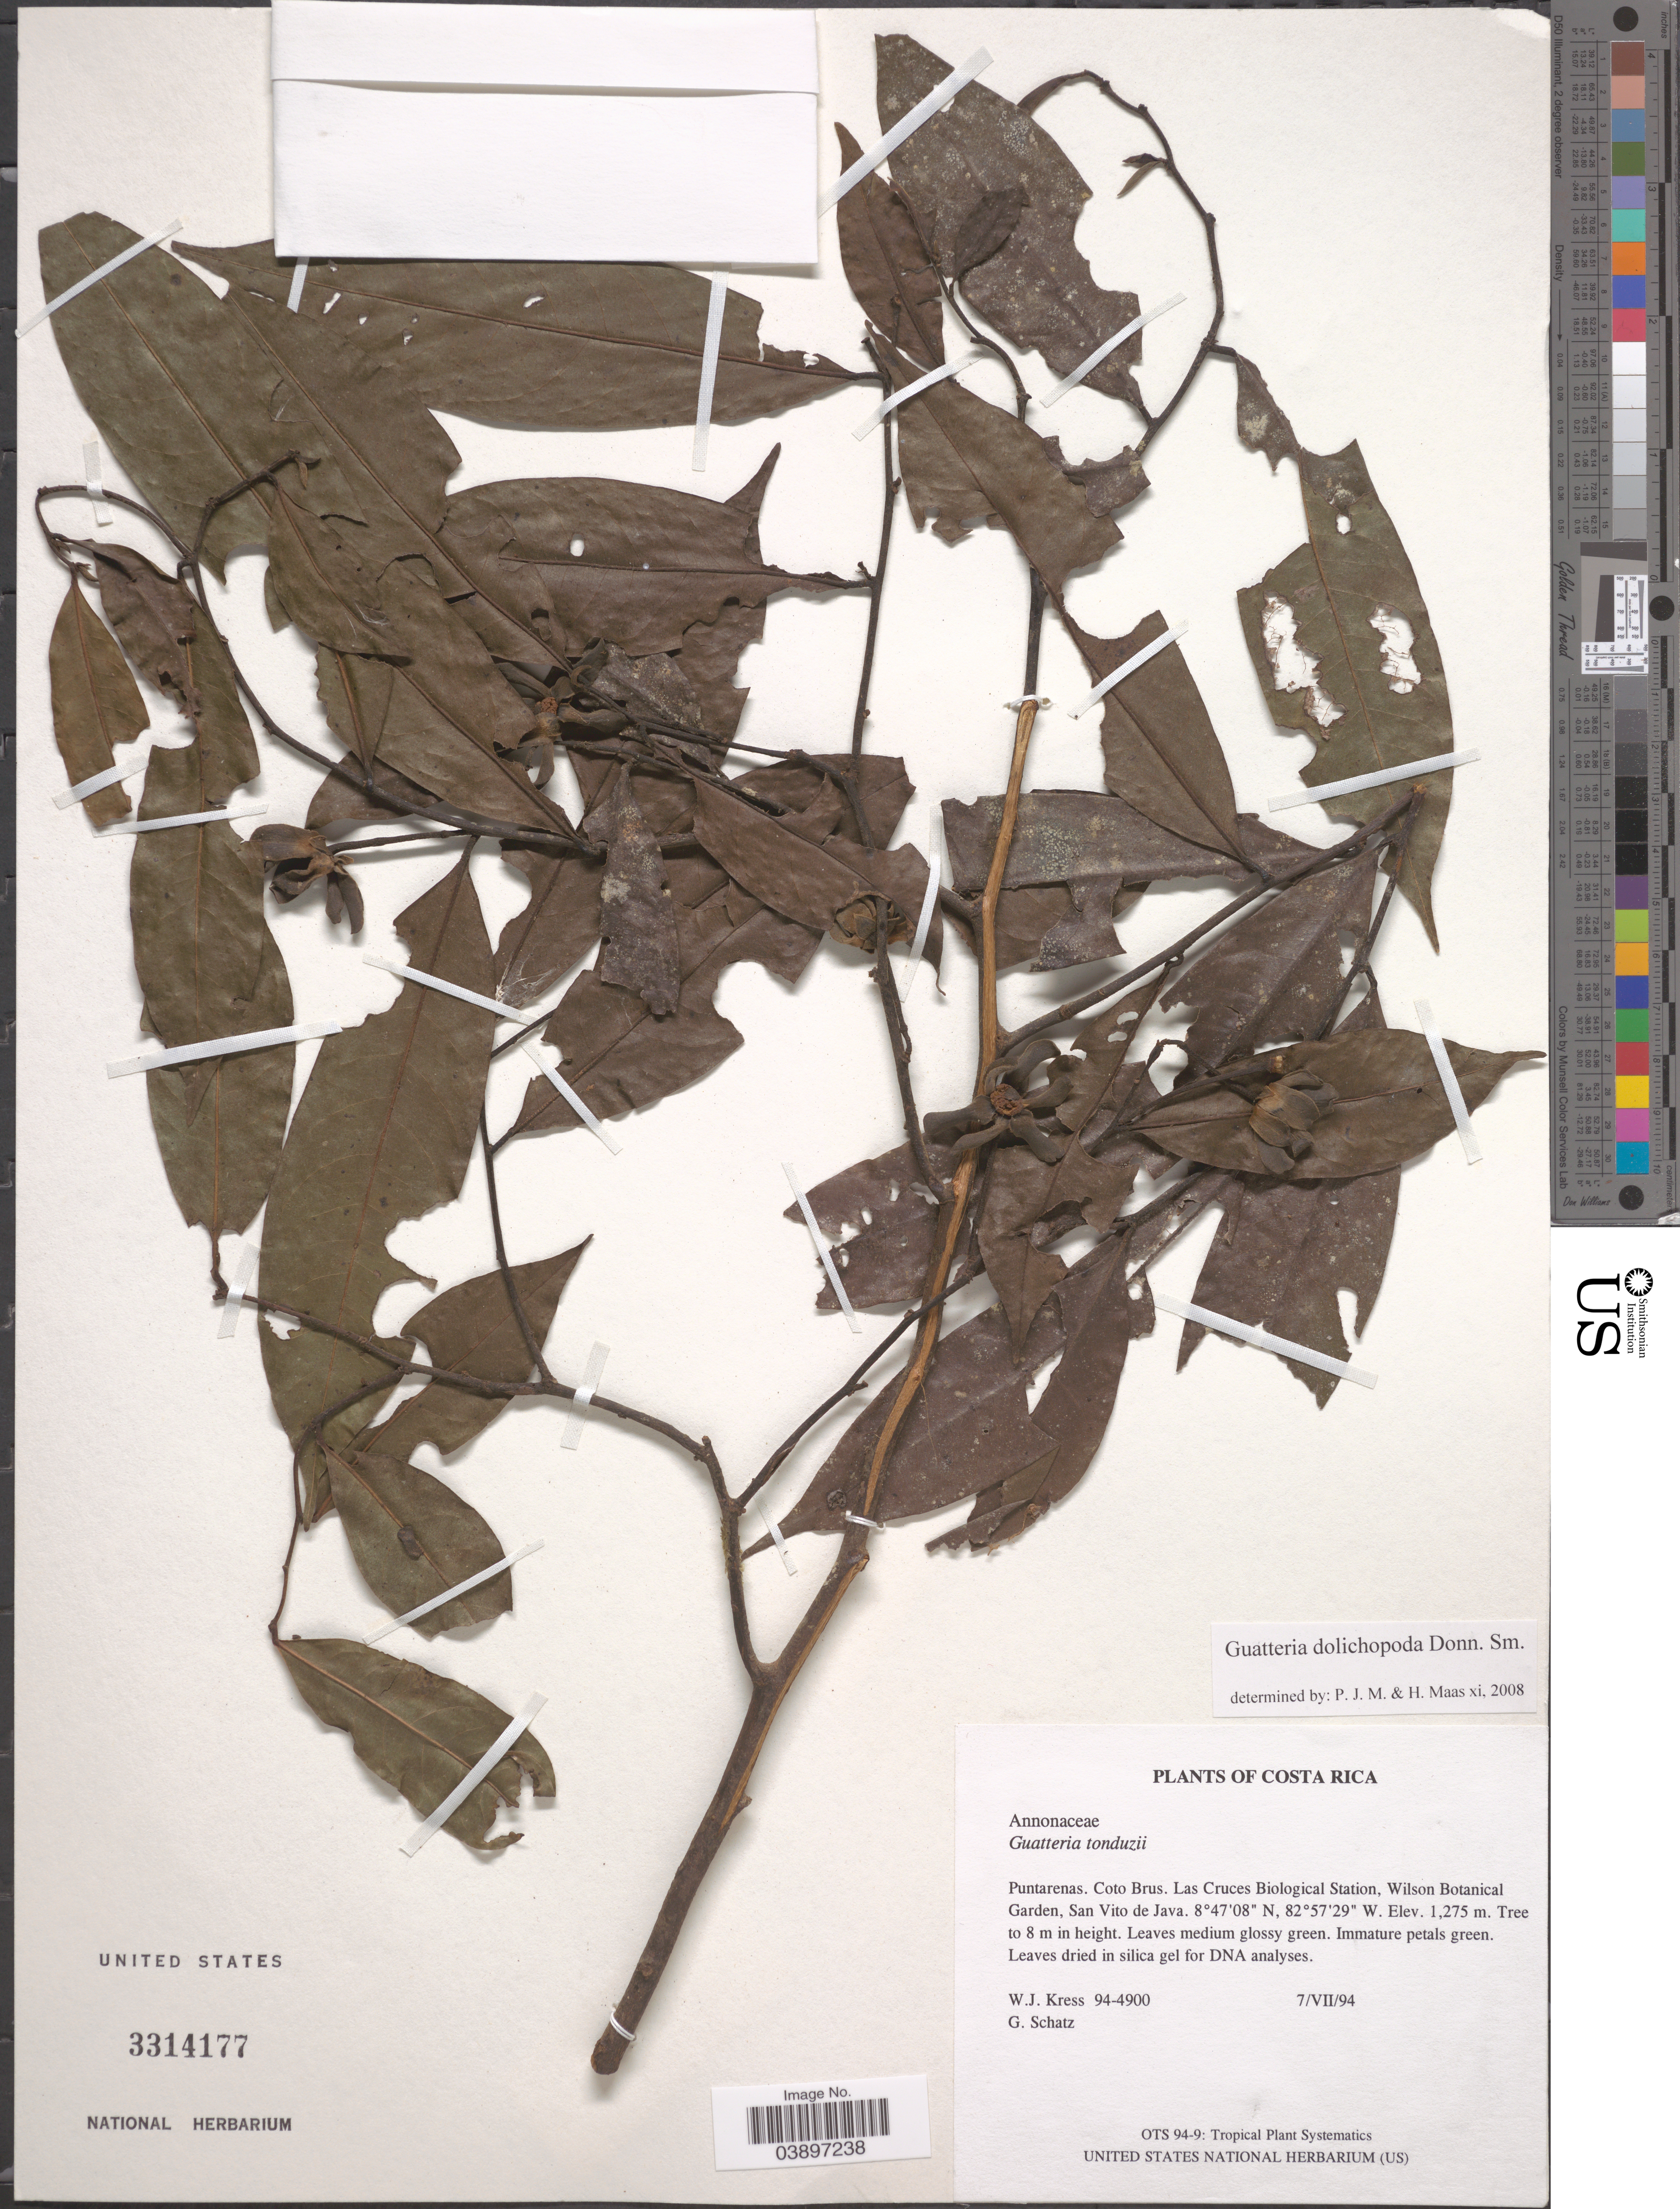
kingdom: Plantae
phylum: Tracheophyta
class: Magnoliopsida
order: Magnoliales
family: Annonaceae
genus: Guatteria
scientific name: Guatteria dolichopoda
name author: Donn. Sm.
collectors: W. J. Kress & G. C. Schatz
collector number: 94-4900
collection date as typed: Transcribed d/m/y: 7/7/94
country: Costa Rica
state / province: Puntarenas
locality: Coto Brus. Las Cruces Biological Station, Wilson Botanical Garden, San Vito de Java.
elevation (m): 1275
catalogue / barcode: US 3314177